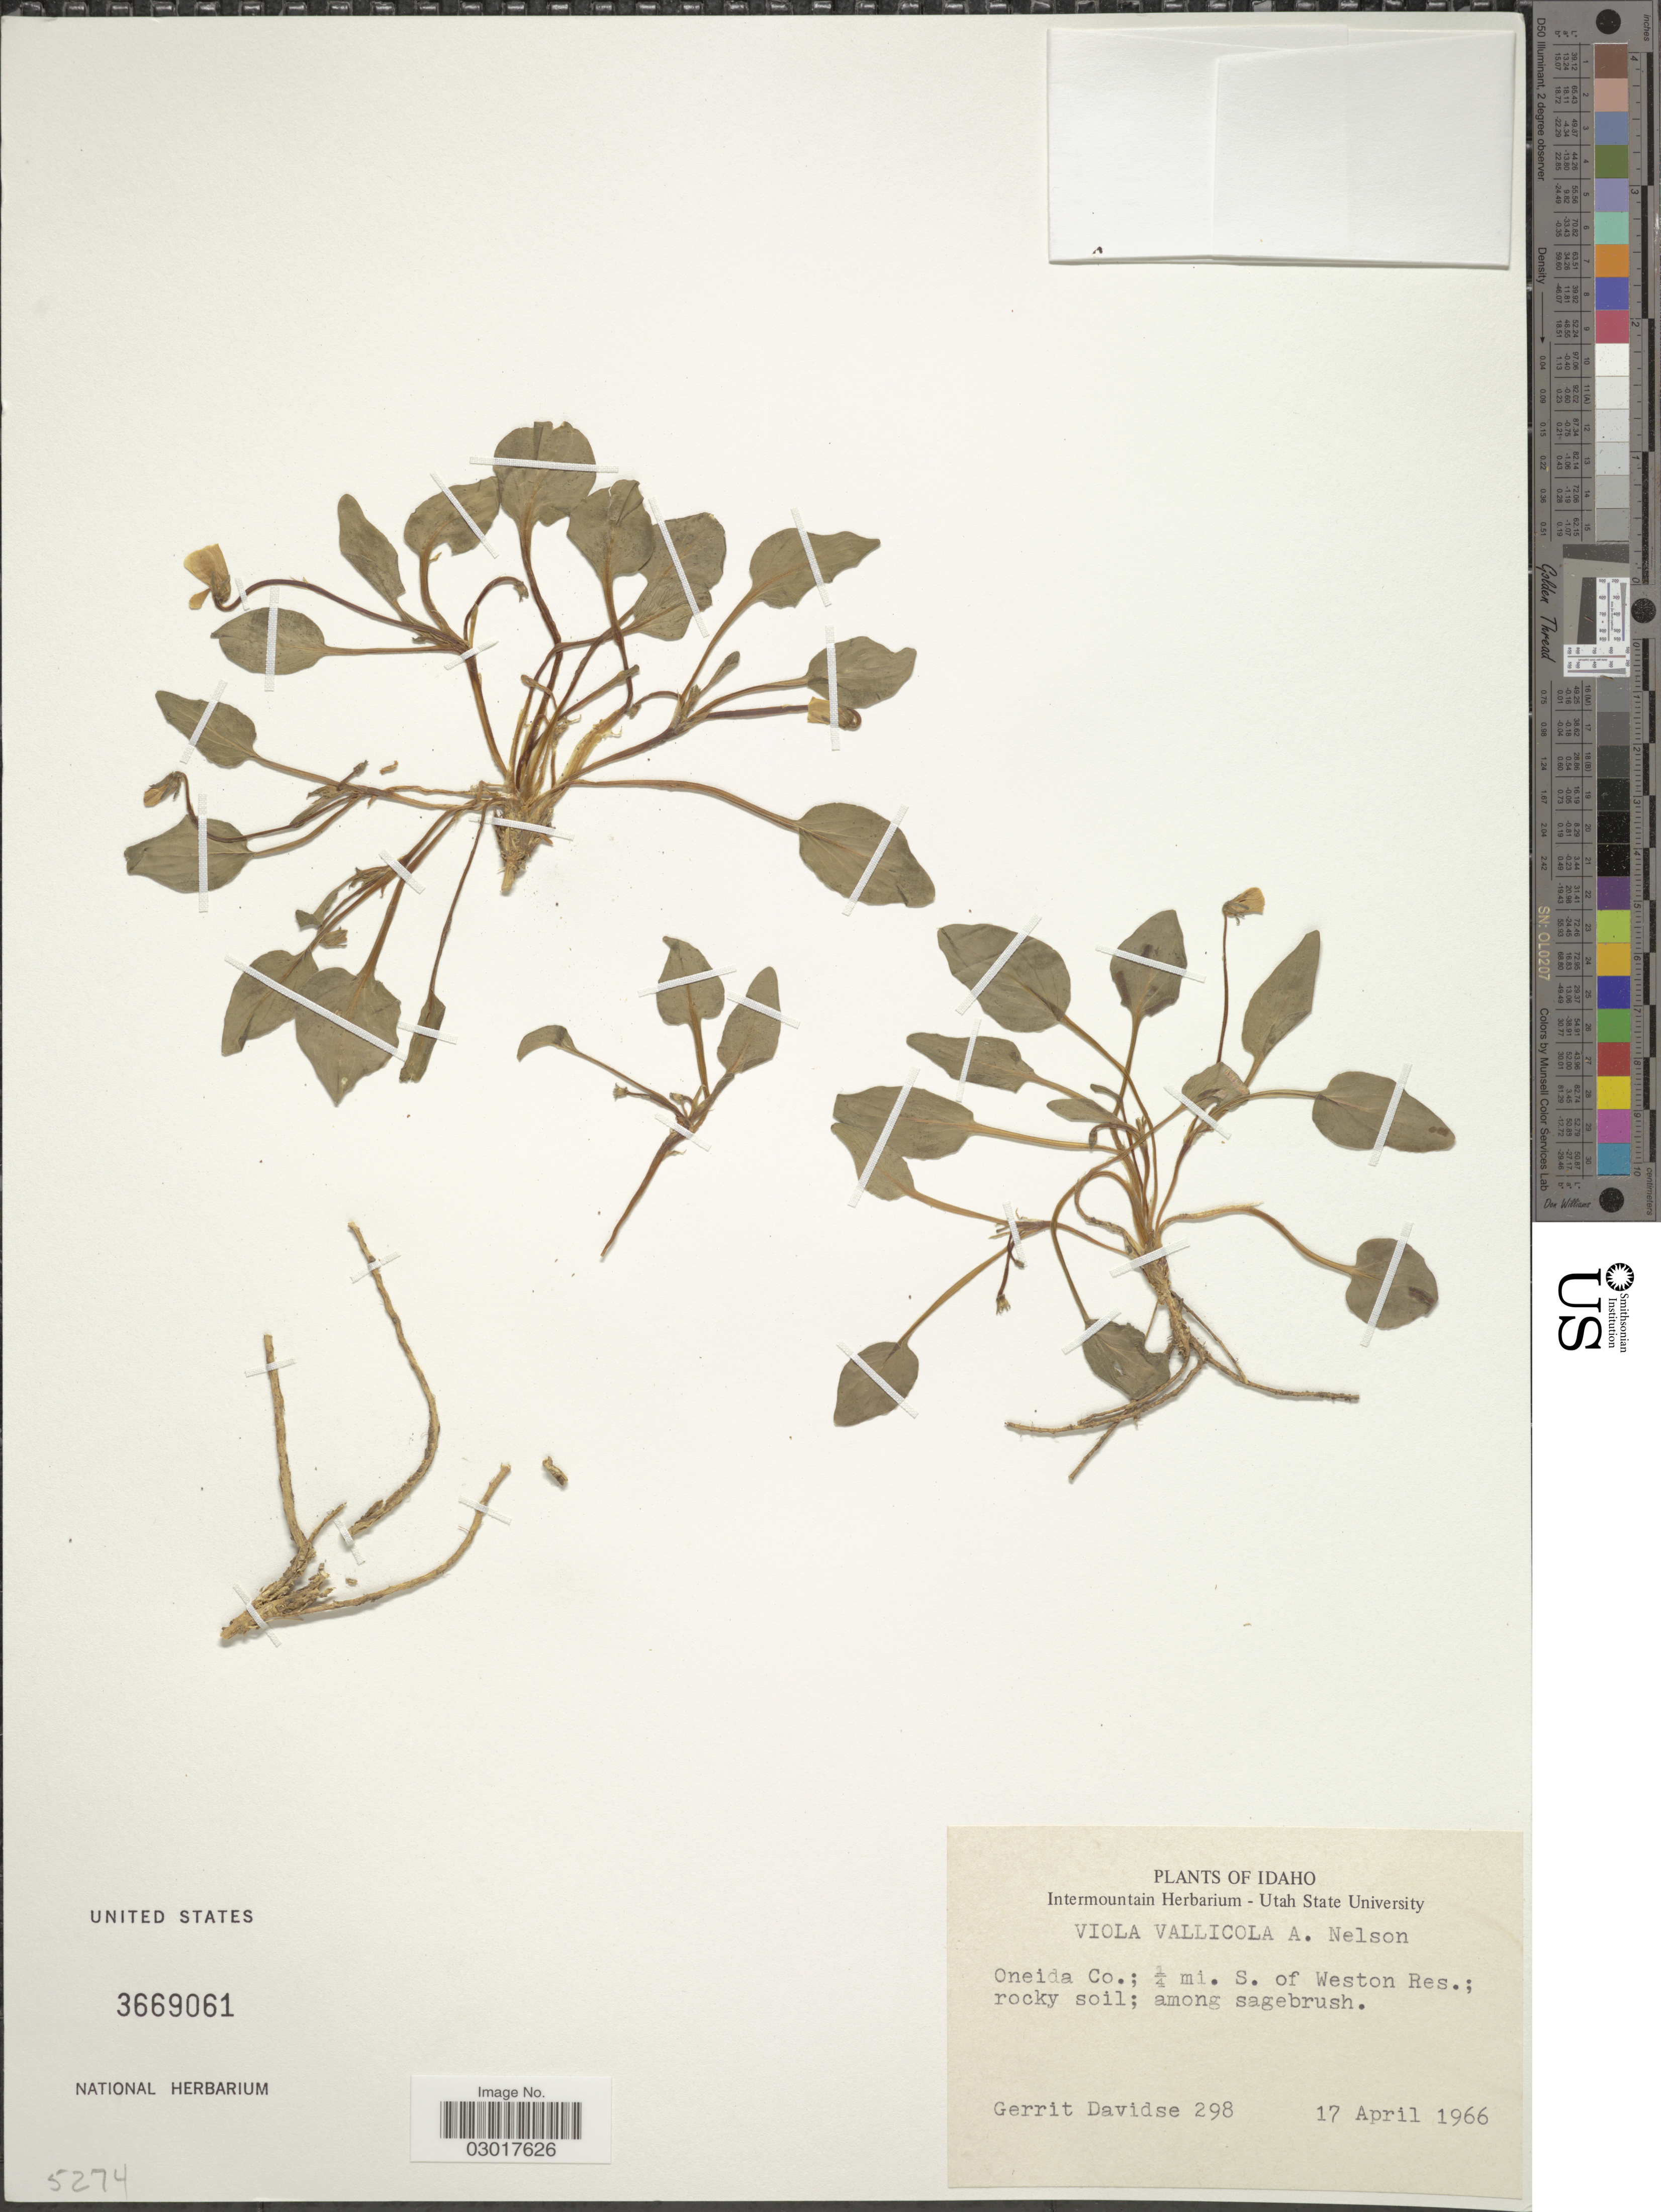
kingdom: Plantae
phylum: Tracheophyta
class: Magnoliopsida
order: Malpighiales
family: Violaceae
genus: Viola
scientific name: Viola vallicola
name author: A. Nelson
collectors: G. Davidse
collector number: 298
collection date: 1966-04-17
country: United States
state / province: Idaho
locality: Oneida Co.; ¼ mi. S. of Weston Res.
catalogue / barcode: US 3669061